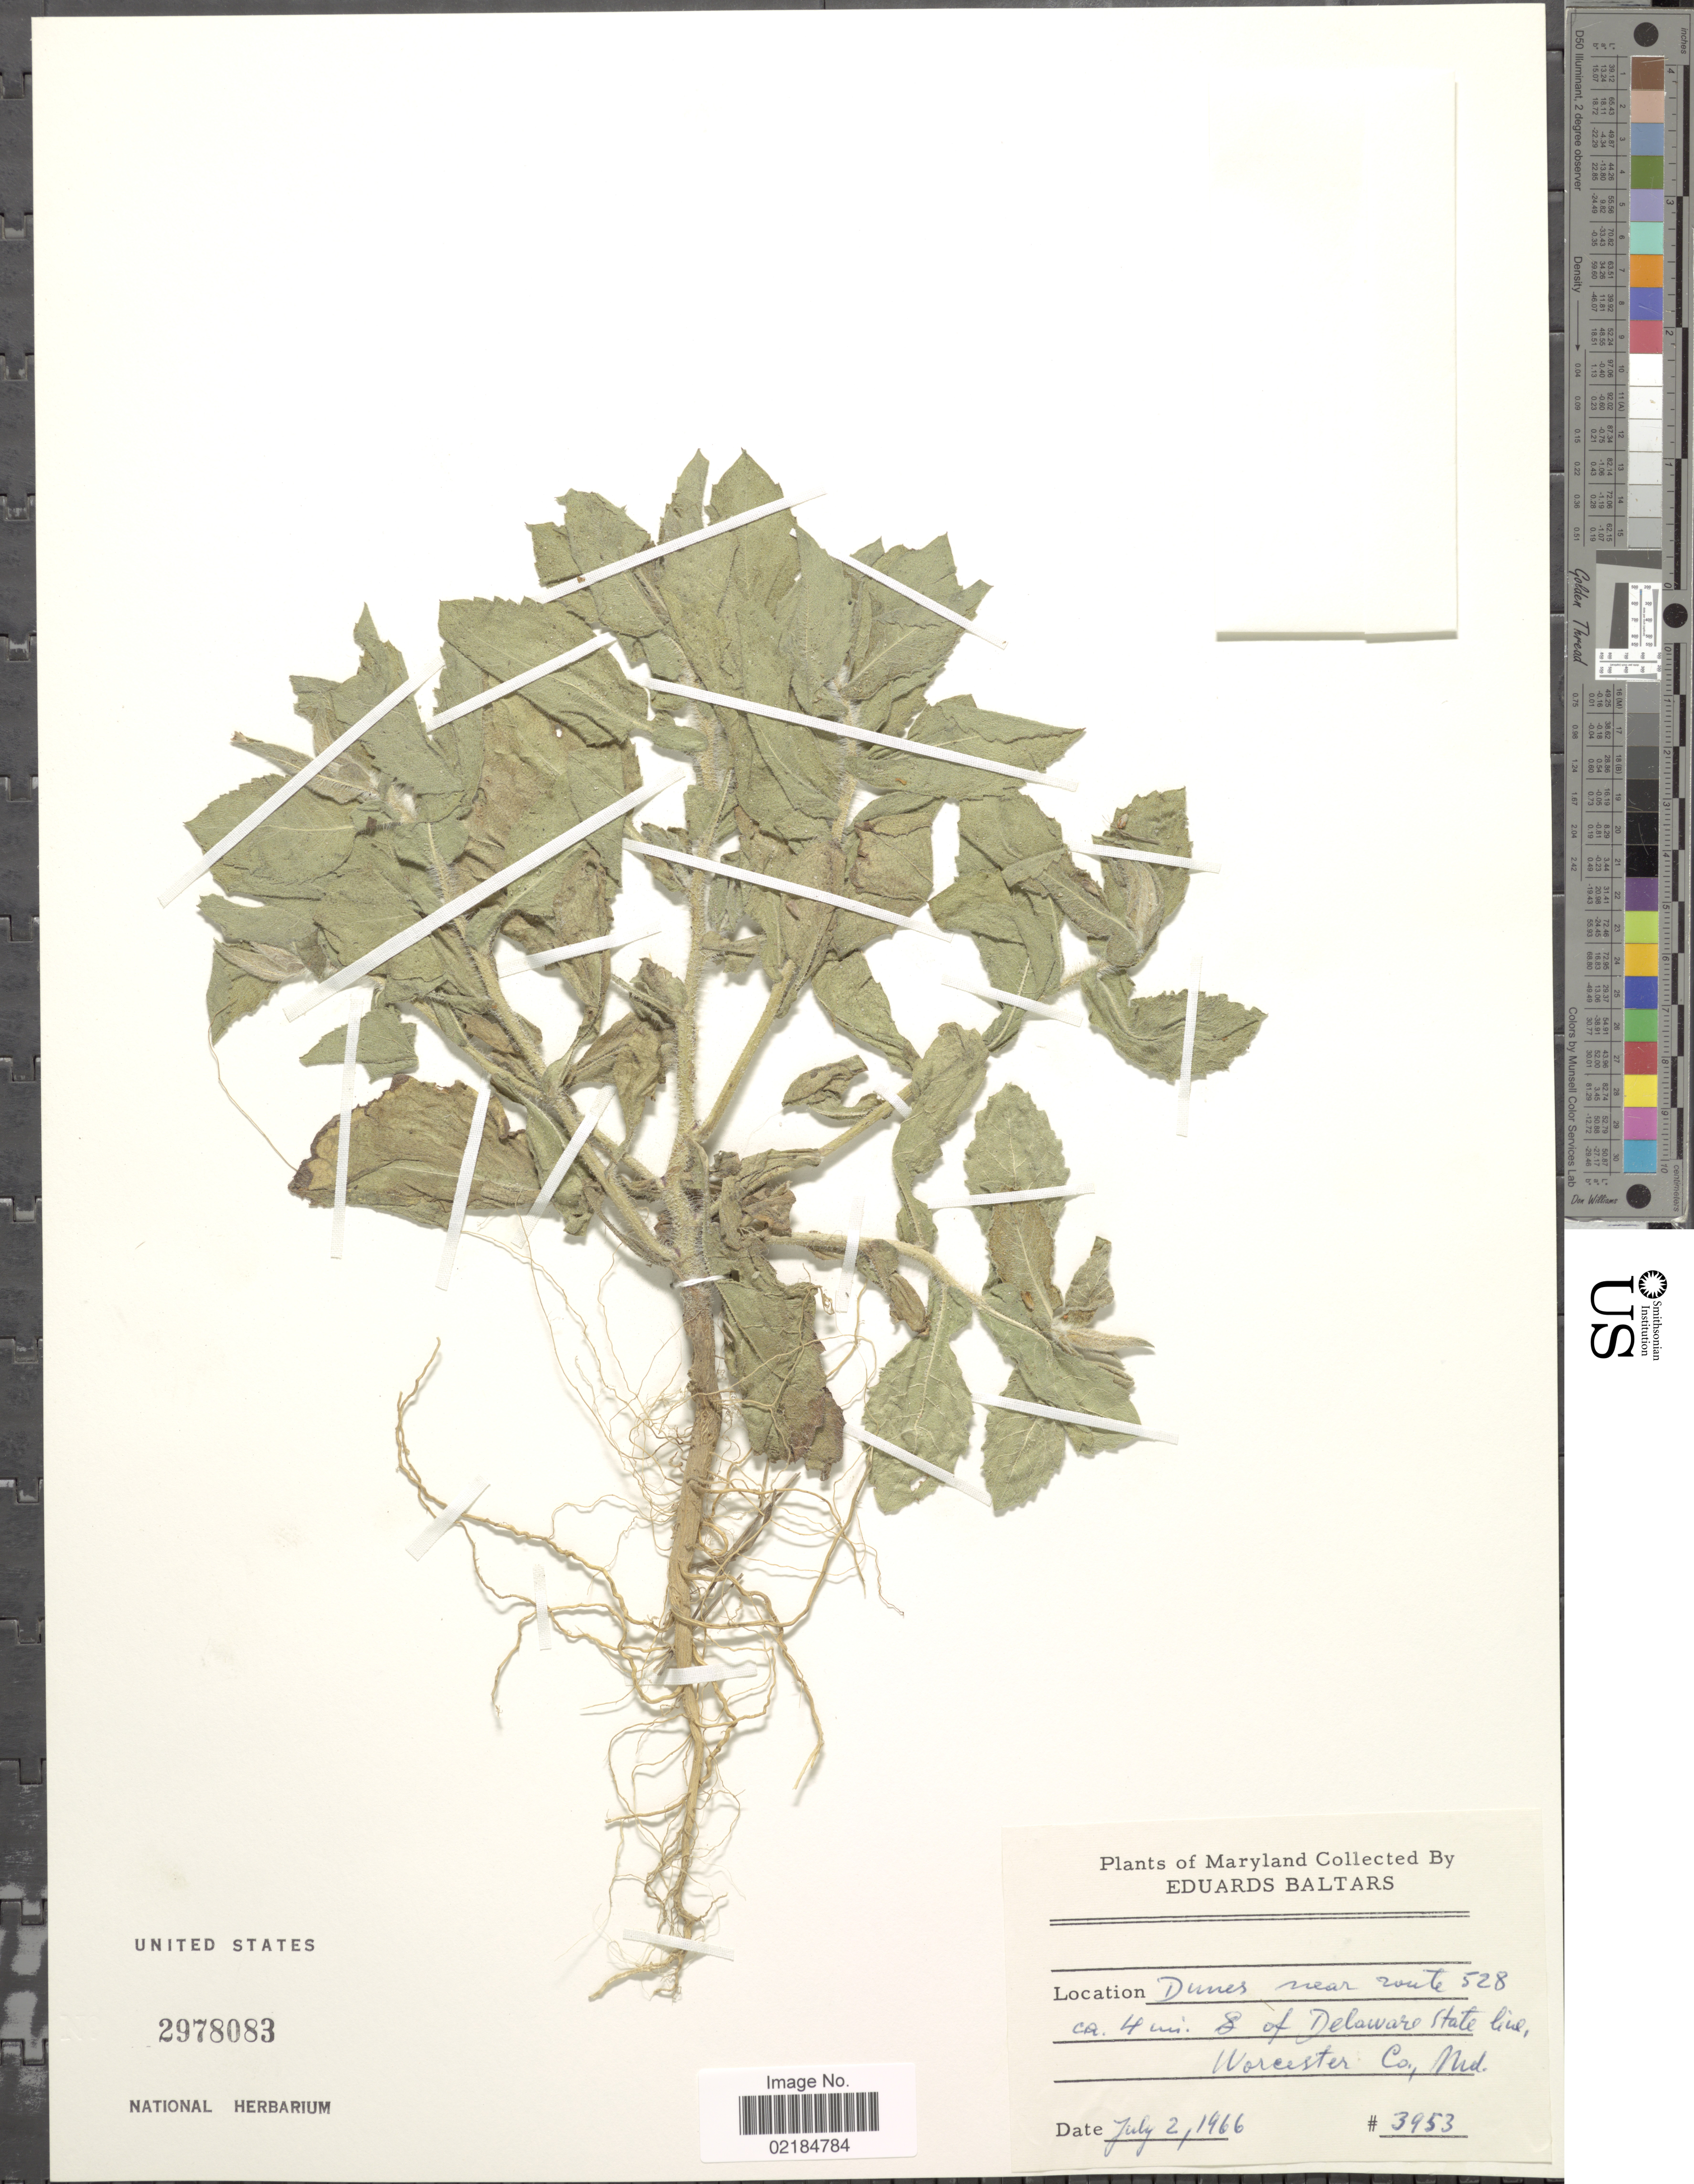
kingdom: Plantae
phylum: Tracheophyta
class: Magnoliopsida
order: Asterales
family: Asteraceae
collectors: E. Baltars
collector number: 3953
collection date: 1966-07-02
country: United States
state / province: Maryland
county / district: Worcester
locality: Dunes near route 528, ca. 4 mi. S of Delaware State live, Worcester Co., Md.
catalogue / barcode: US 2978083